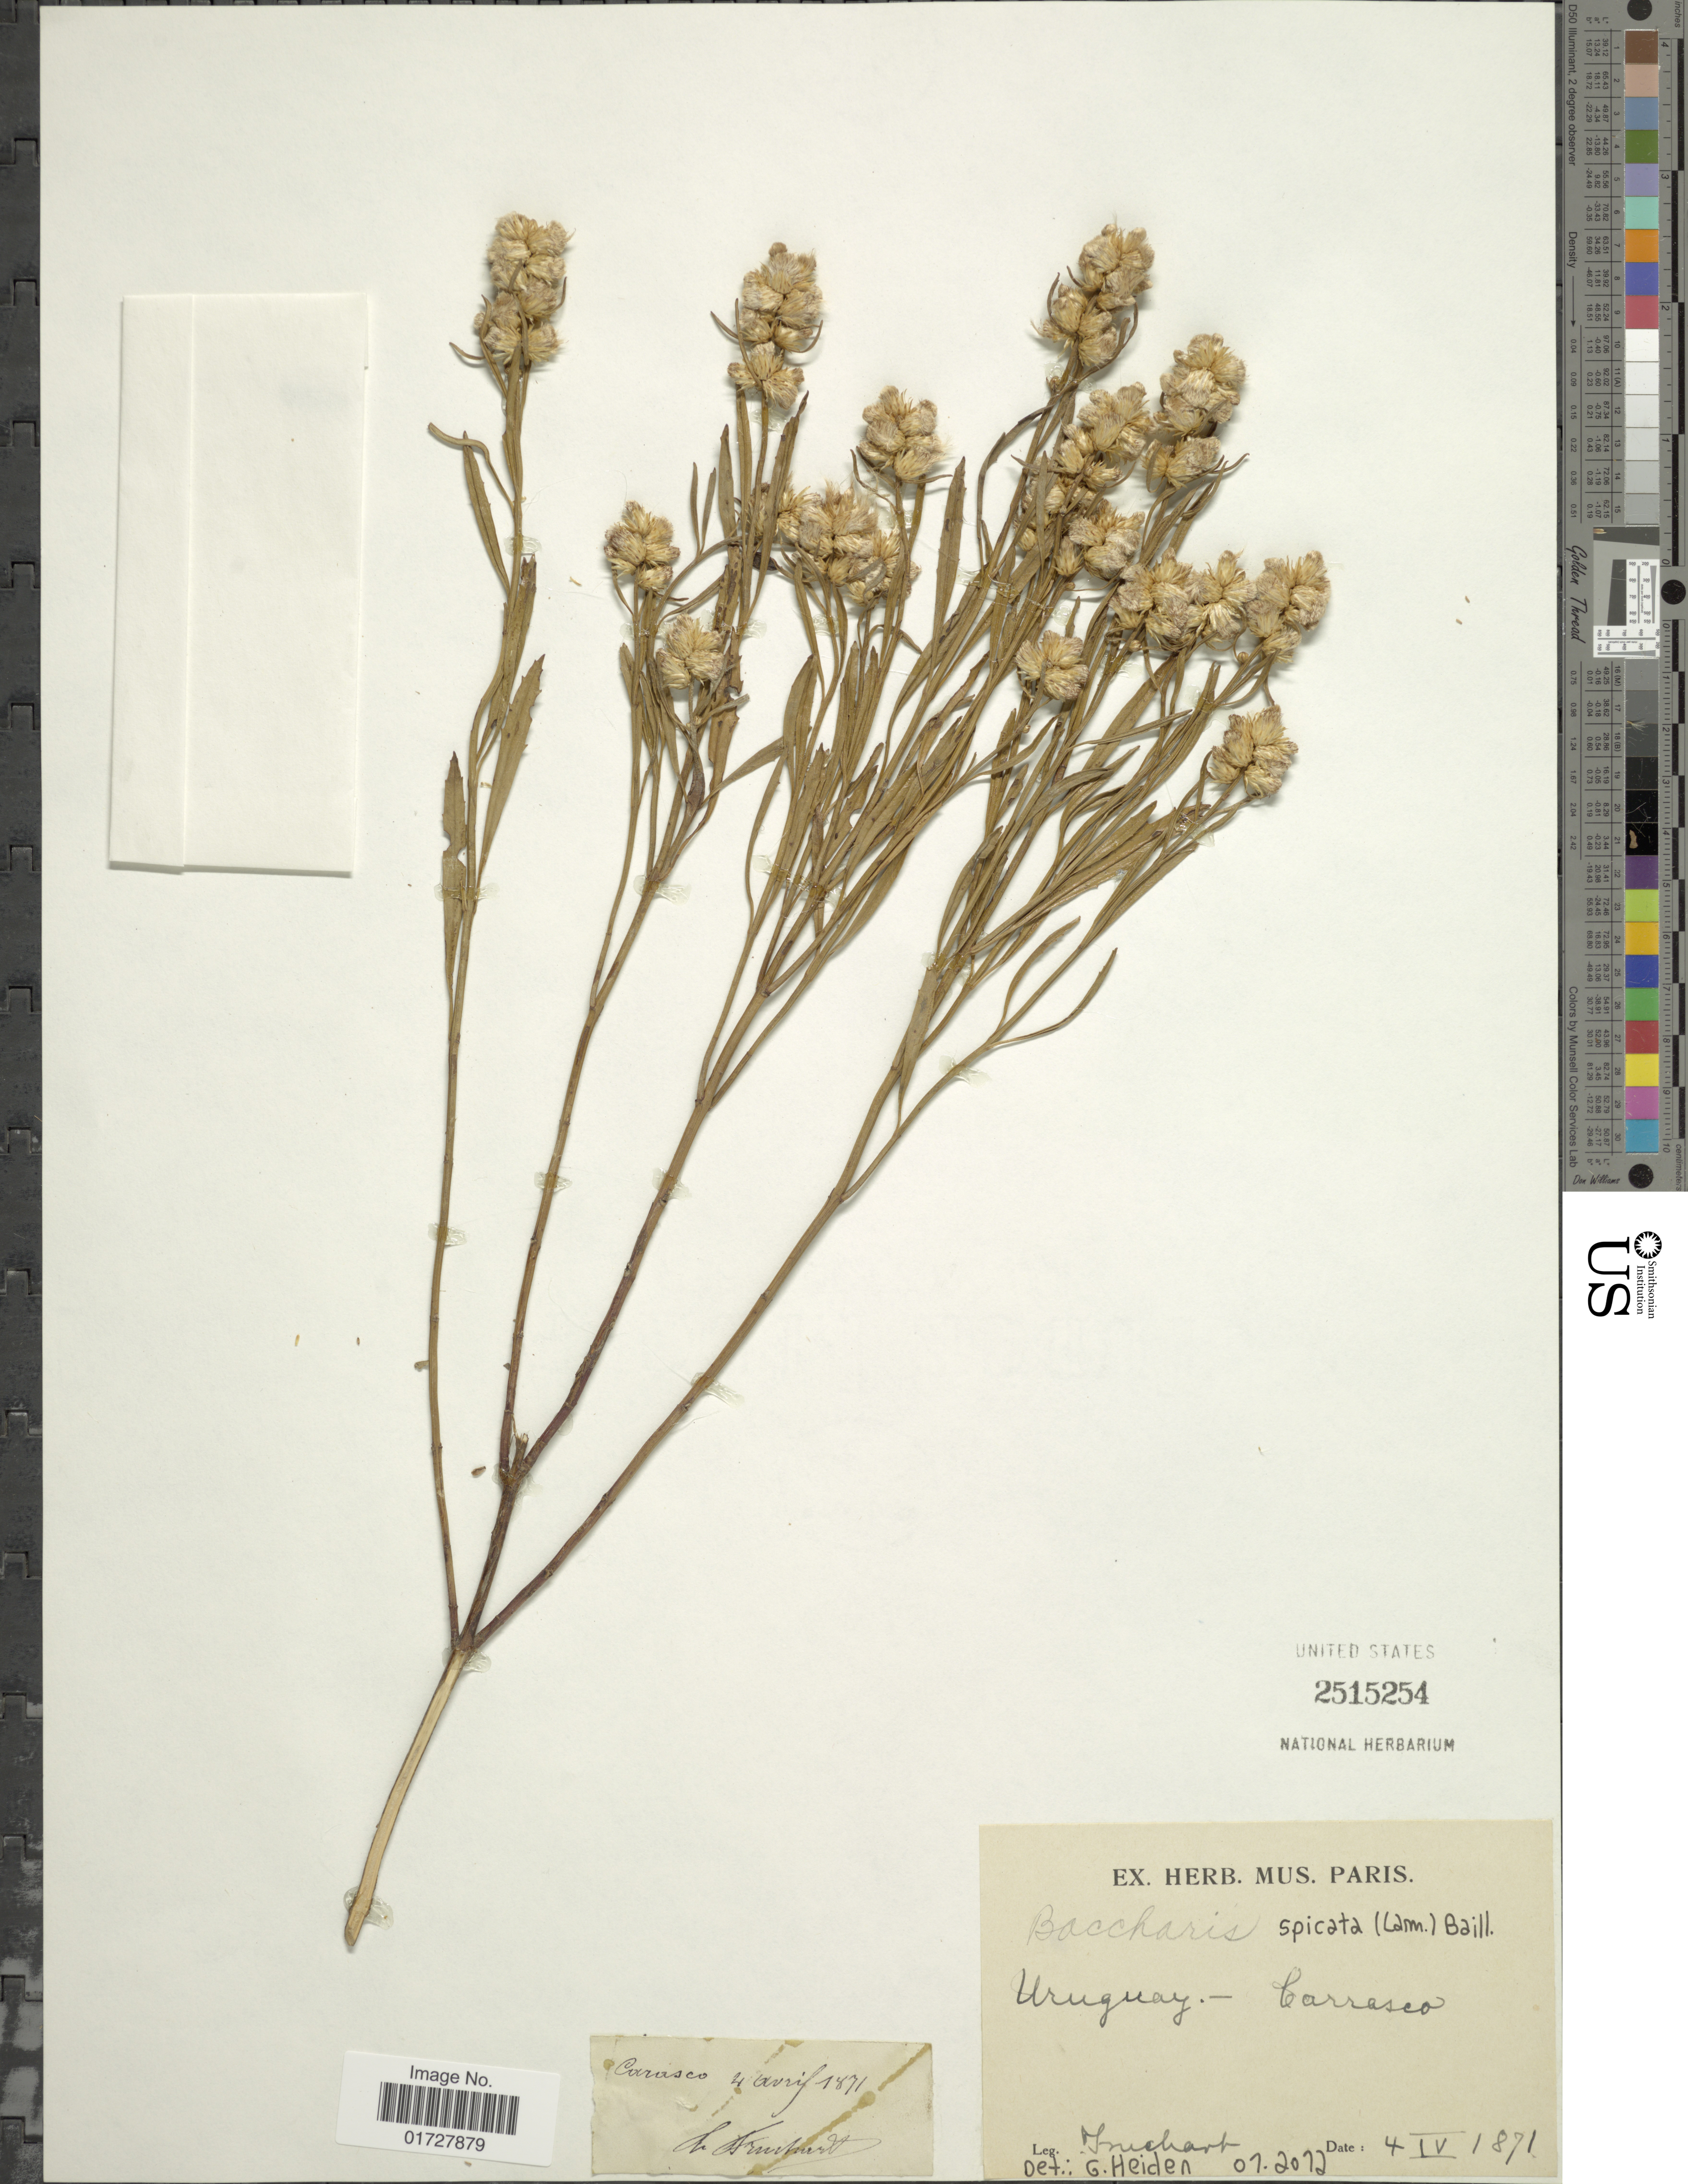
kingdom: Plantae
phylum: Tracheophyta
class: Magnoliopsida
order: Asterales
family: Asteraceae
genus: Baccharis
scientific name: Baccharis spicata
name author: (Lam.) Baill.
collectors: Fruchart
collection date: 1871-04-04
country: Uruguay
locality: Carrasco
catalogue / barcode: US 2515254